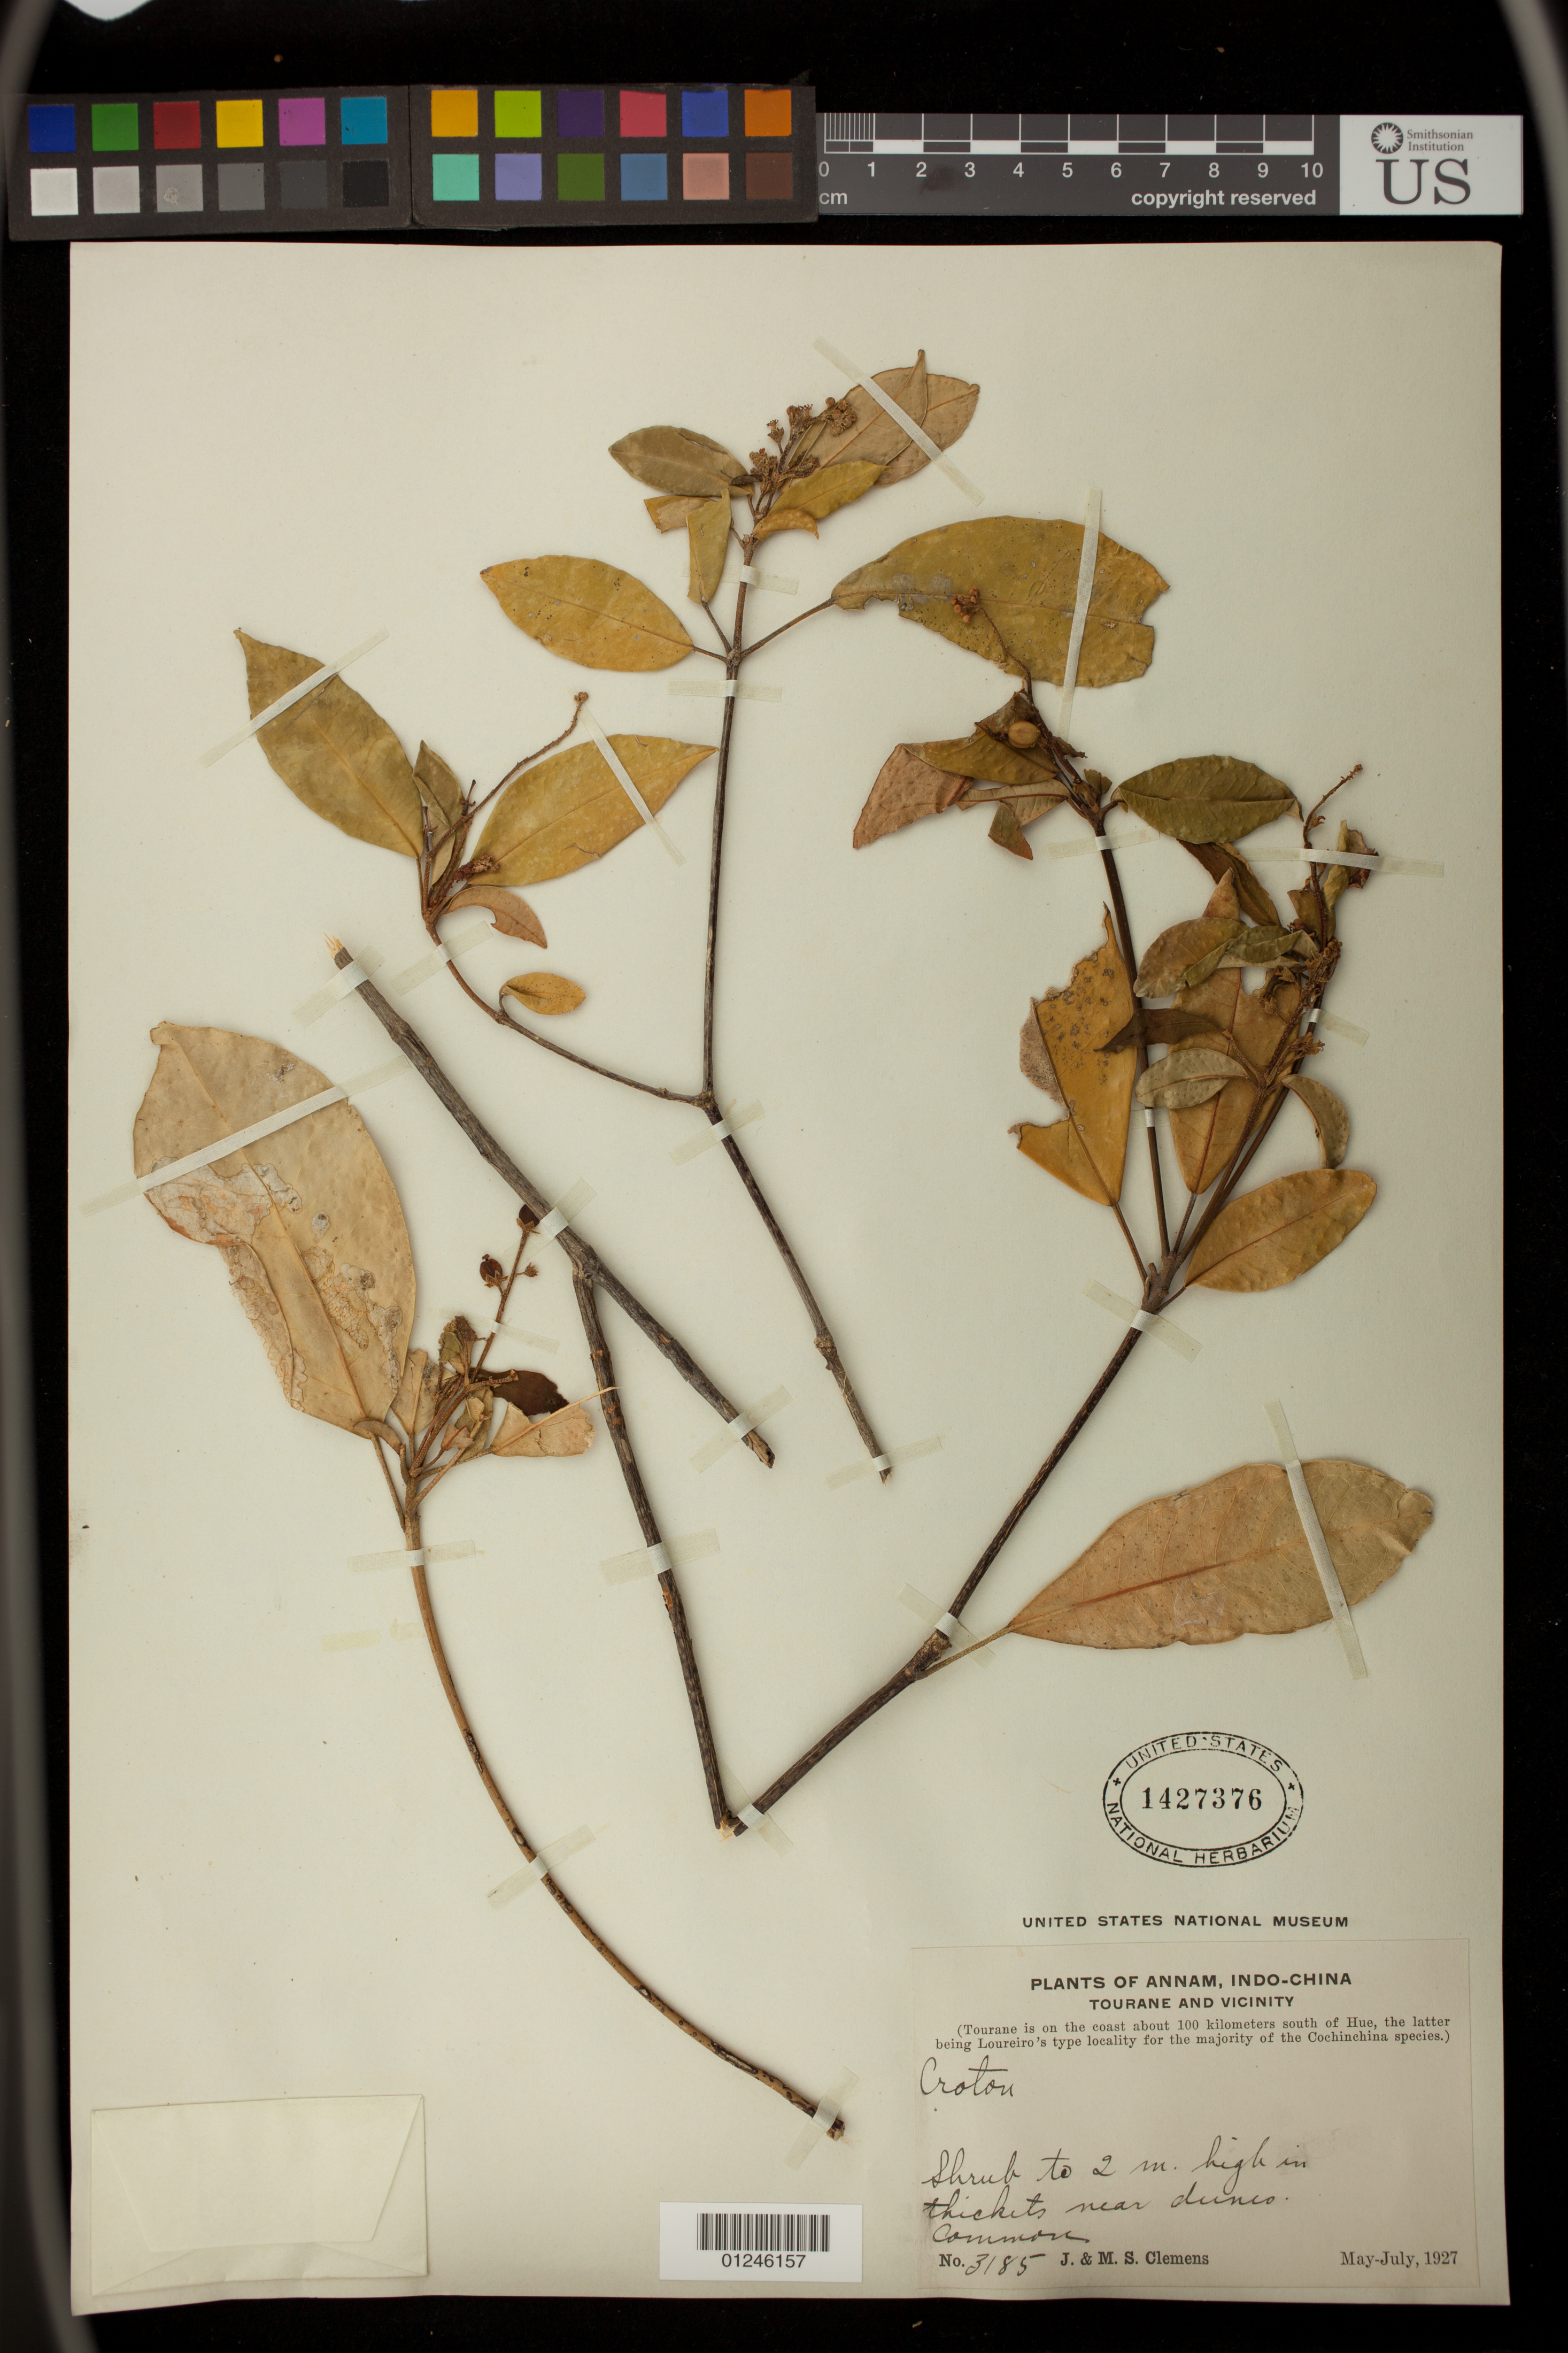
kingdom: Plantae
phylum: Tracheophyta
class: Magnoliopsida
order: Malpighiales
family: Euphorbiaceae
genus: Croton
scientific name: Croton sp.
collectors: M. S. Clemens & J. Clemens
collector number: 3185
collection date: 1927-05/1927-07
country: Vietnam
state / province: Ðà Nang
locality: Tourane and vicinity. (Tourane is on the coast about 100 kilometers south of Hue)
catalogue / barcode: US 1427376